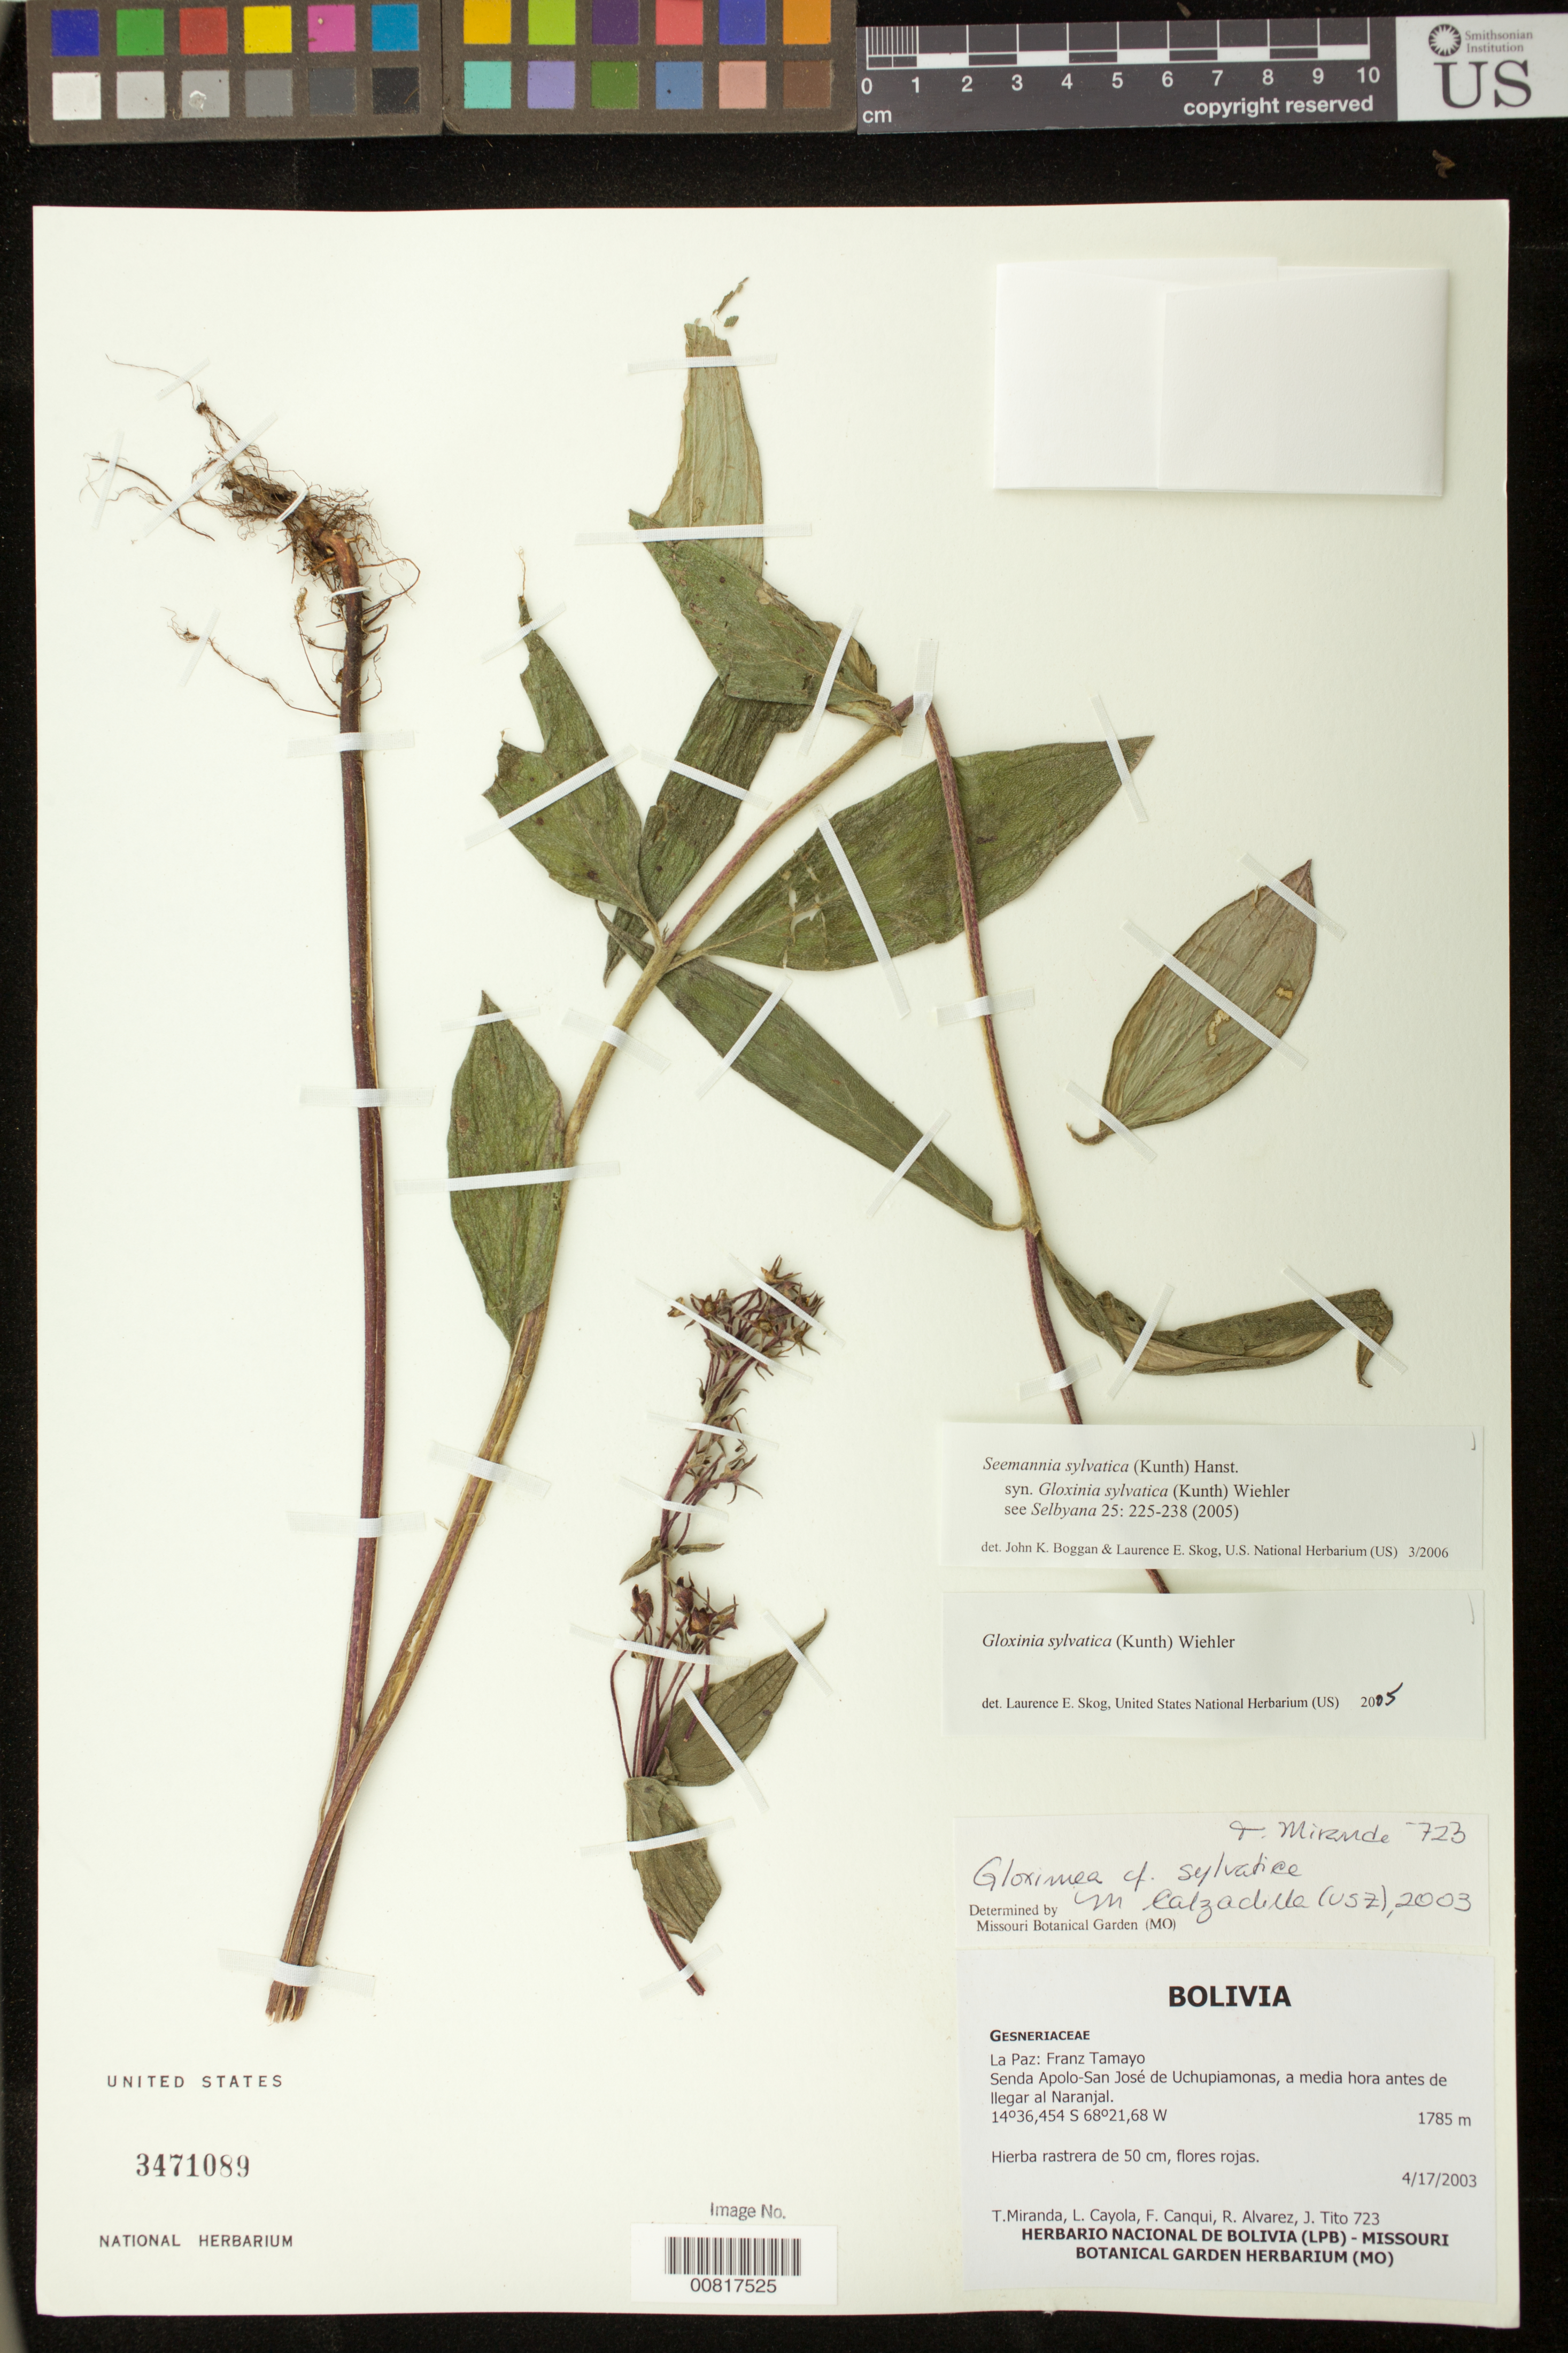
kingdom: Plantae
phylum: Tracheophyta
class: Magnoliopsida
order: Lamiales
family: Gesneriaceae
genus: Seemannia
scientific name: Seemannia sylvatica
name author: (Kunth) Hanst.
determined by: Boggan, J. K.; Skog, L. E.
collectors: T. Miranda, L. Cayola, F. Canqui, R. Alvarez & J. Tito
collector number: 723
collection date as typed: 17 Apr 2003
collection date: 2003-04-17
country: Bolivia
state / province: La Paz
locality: La Paz: Franz Tamayo. Senda Apolo-San José de Uchupiamonas, a media hora antes de llegar al Naranjal.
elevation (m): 1785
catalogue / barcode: US 3471089